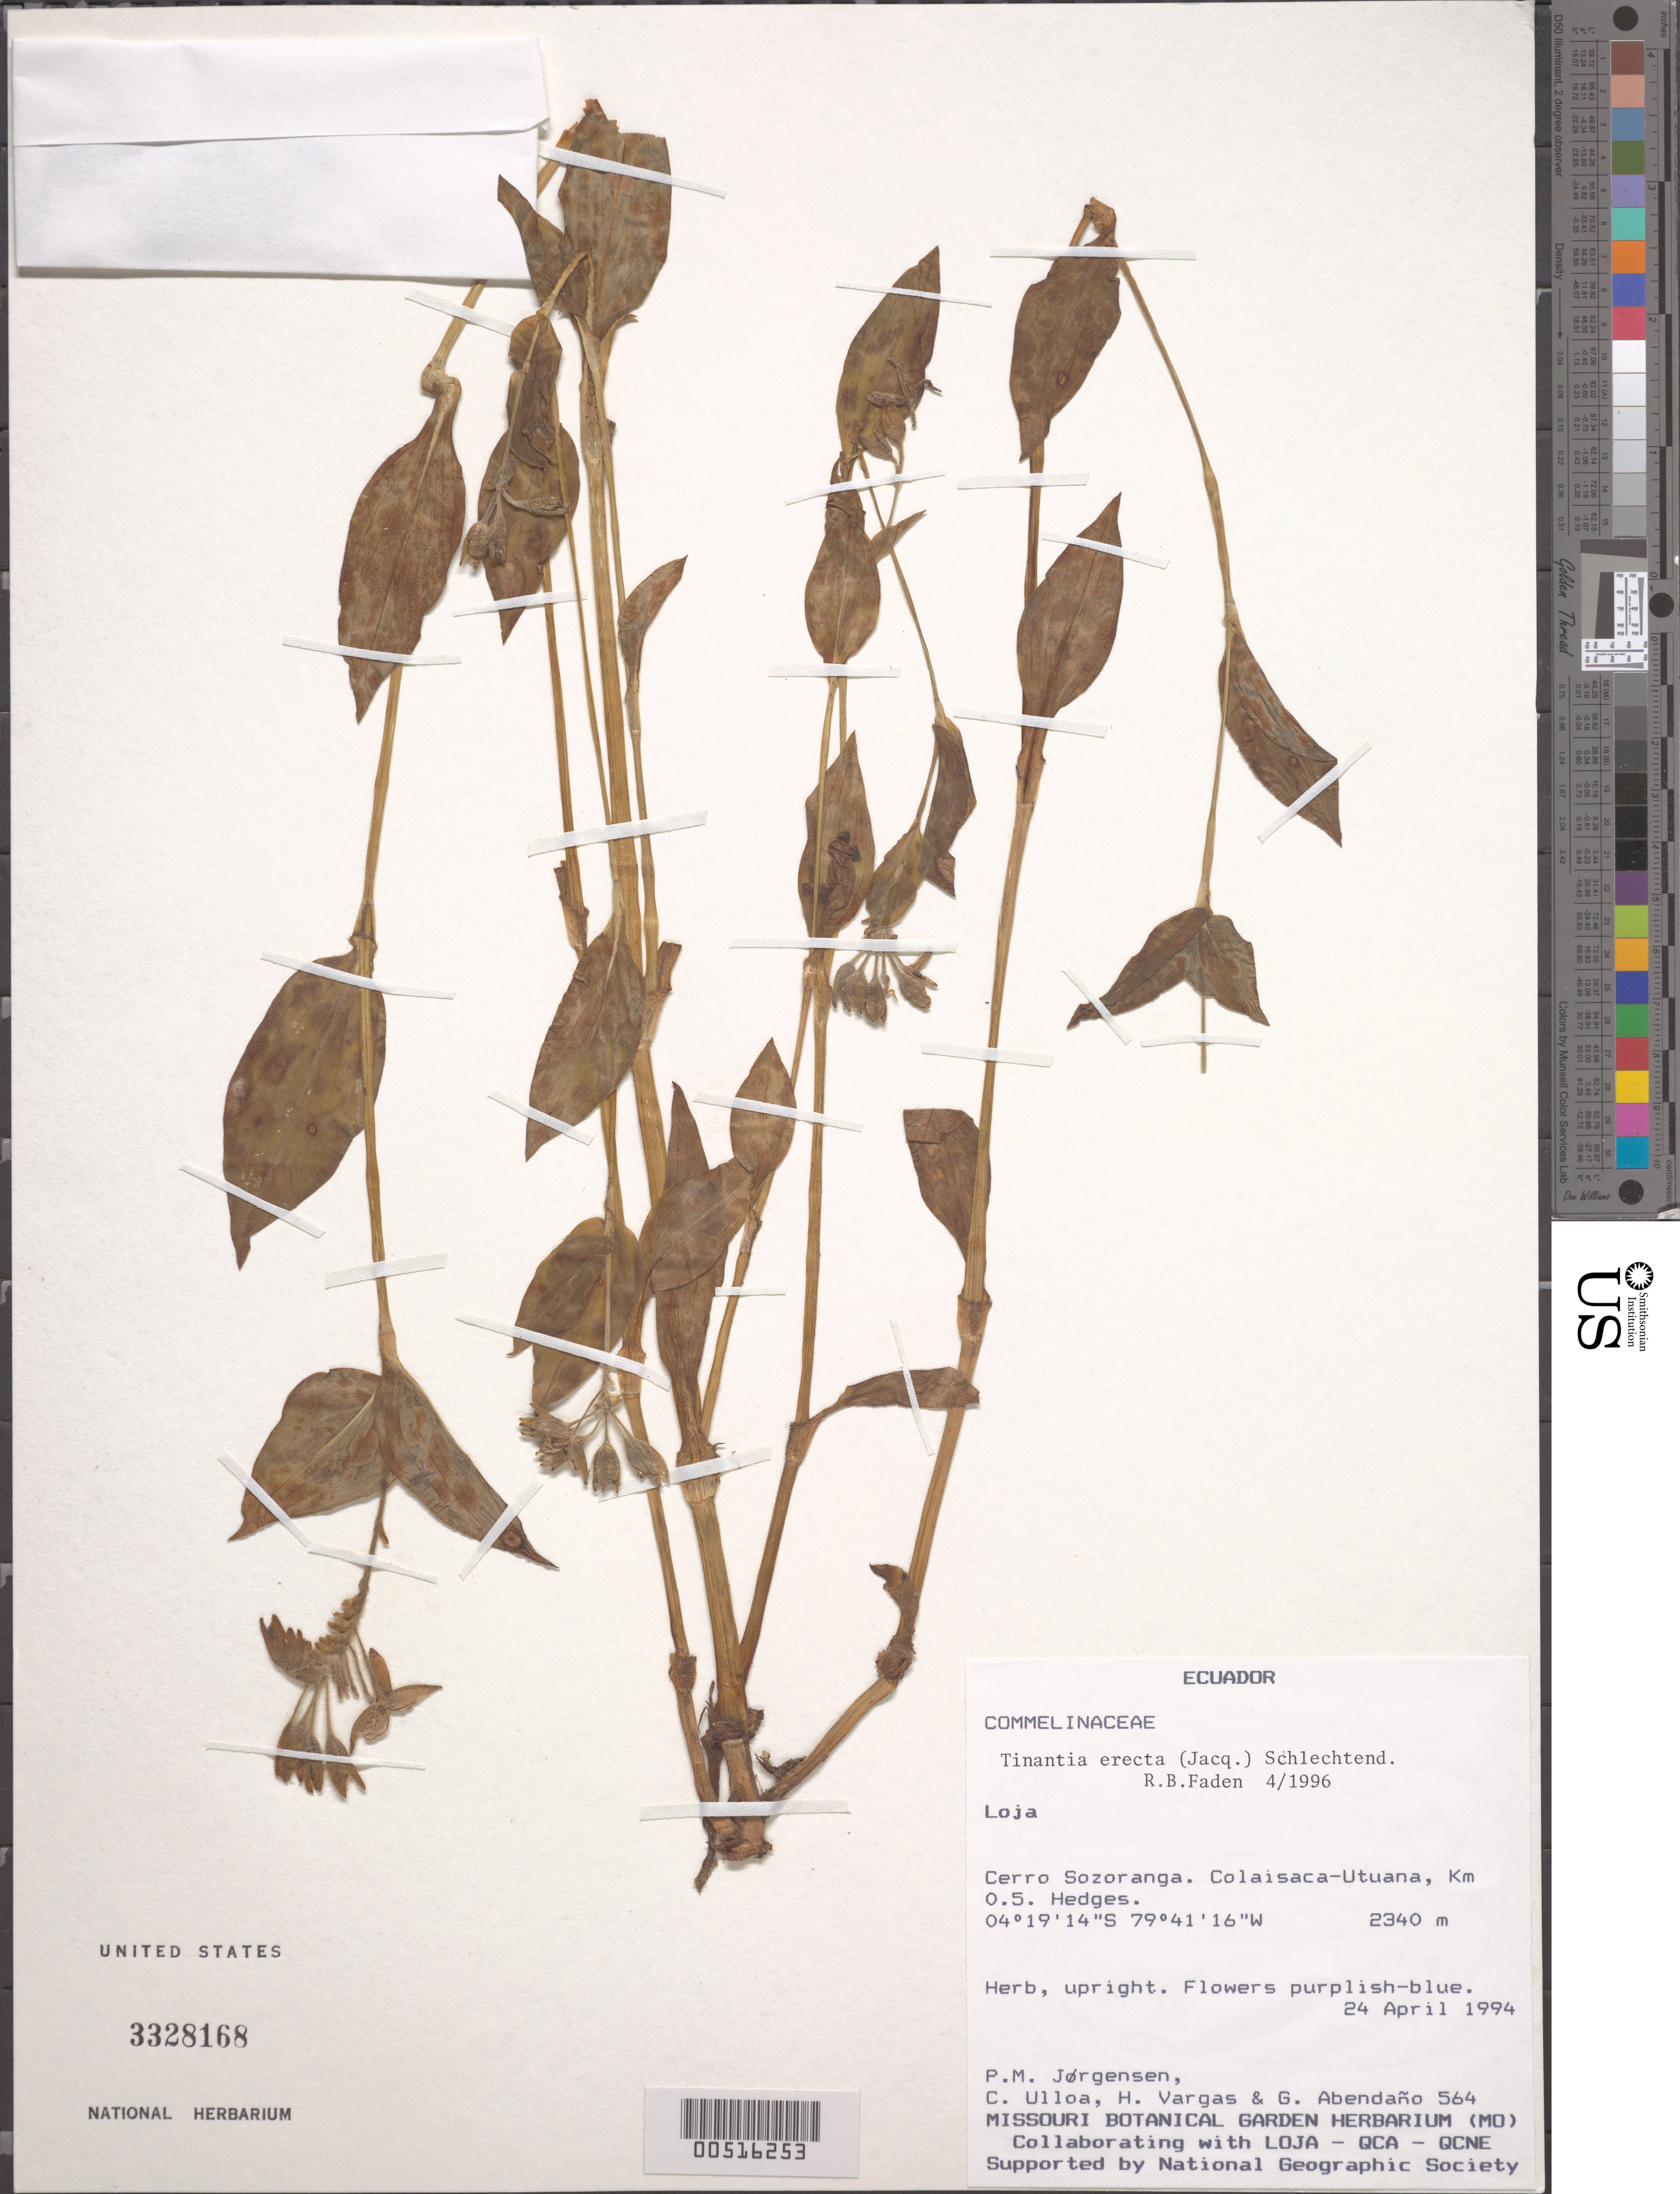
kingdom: Plantae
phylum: Tracheophyta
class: Liliopsida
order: Commelinales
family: Commelinaceae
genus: Tinantia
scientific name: Tinantia erecta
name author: (Jacq.) Fenzl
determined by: Faden, Robert B., (US), Smithsonian Institution - National Museum of Natural History (UNITED STATES)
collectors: P. M. Jørgensen, C. Ulloa, H. Vargas & G. Abendaño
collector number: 564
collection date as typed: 24 Apr 1994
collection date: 1994-04-24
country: Ecuador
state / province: Loja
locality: Cerro Sozoranga, Colaisaca-Utuana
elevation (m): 2340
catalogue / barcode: US 3328168